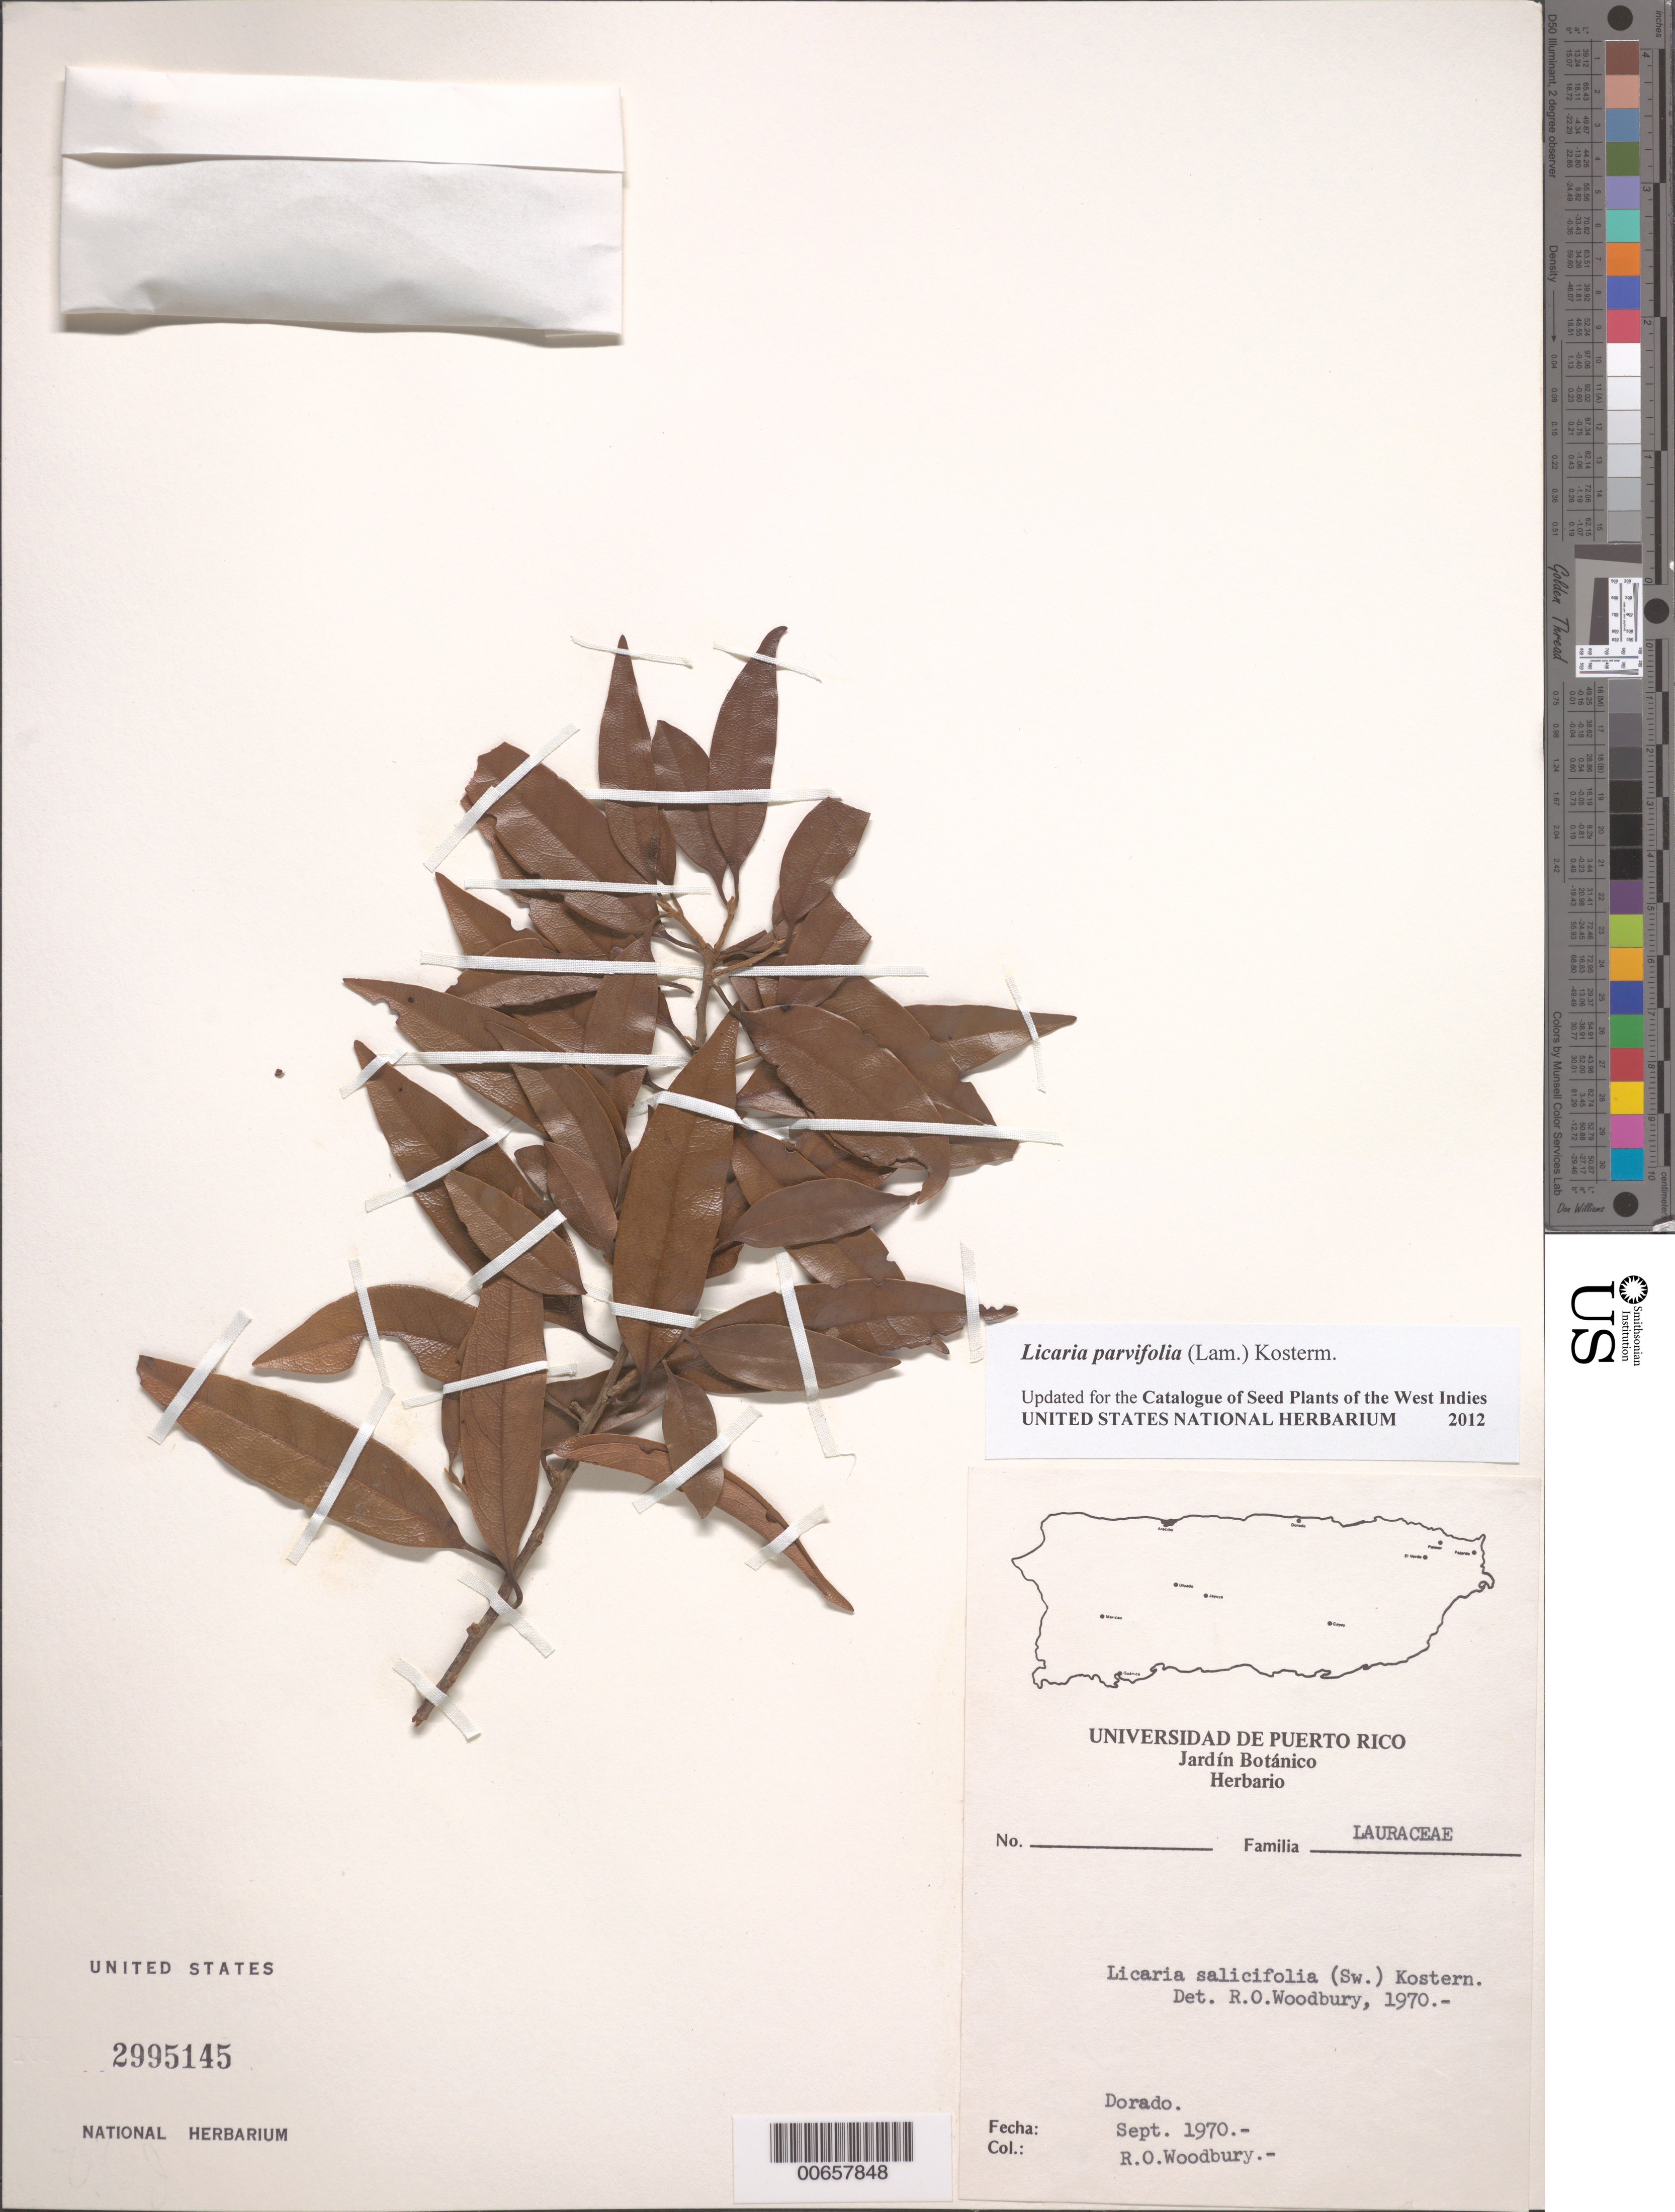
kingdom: Plantae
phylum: Tracheophyta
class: Magnoliopsida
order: Laurales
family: Lauraceae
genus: Licaria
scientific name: Licaria salicifolia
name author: (Sw.) Kosterm.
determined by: Woodbury, R. O.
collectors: R. O. Woodbury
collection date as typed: Sep 1970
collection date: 1970-09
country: Puerto Rico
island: Greater Antilles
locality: Dorado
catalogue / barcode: US 2995145